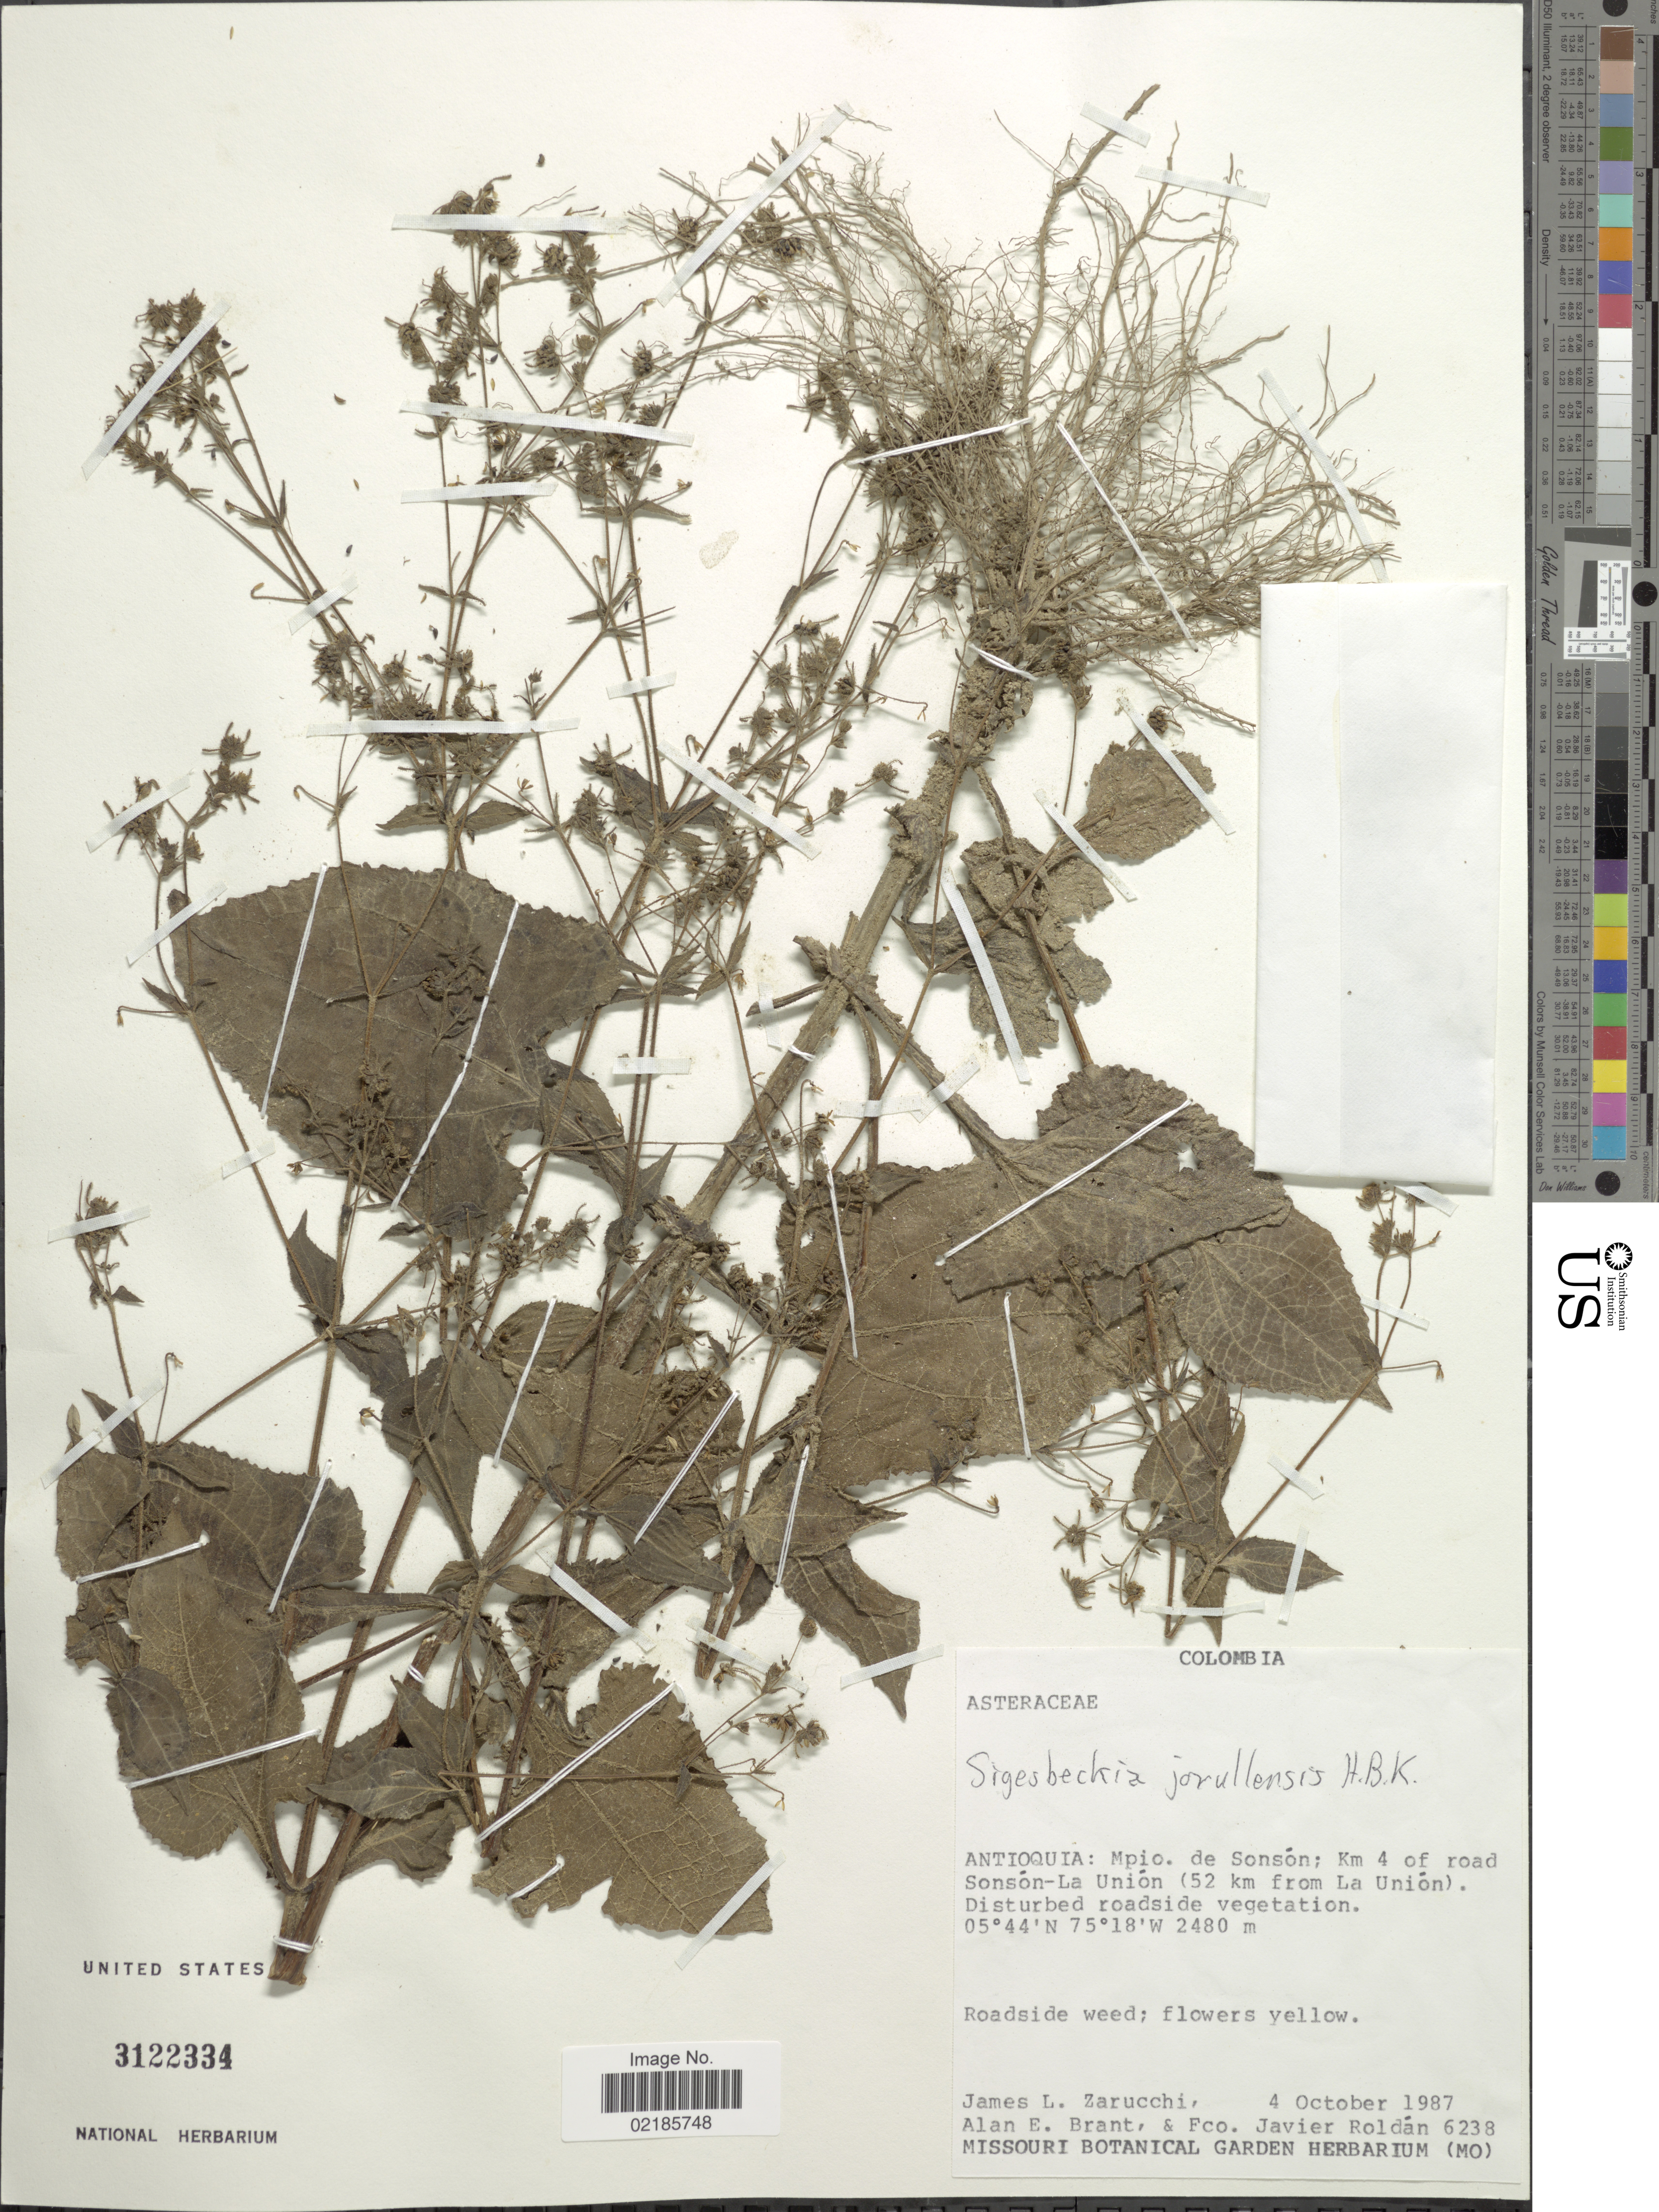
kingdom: Plantae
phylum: Tracheophyta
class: Magnoliopsida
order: Asterales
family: Asteraceae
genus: Sigesbeckia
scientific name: Sigesbeckia jorullensis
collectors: J. L. Zarucchi, A. Brant & F. J. Roldán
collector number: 6238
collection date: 1987-10-04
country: Colombia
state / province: Antioquia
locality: Mpio. de Sonsón; km 4 of road Sonsón La Unión (52 km from La Unión), disturbed roadside vegetation, roadside weed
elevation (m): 2480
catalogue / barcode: US 3122334